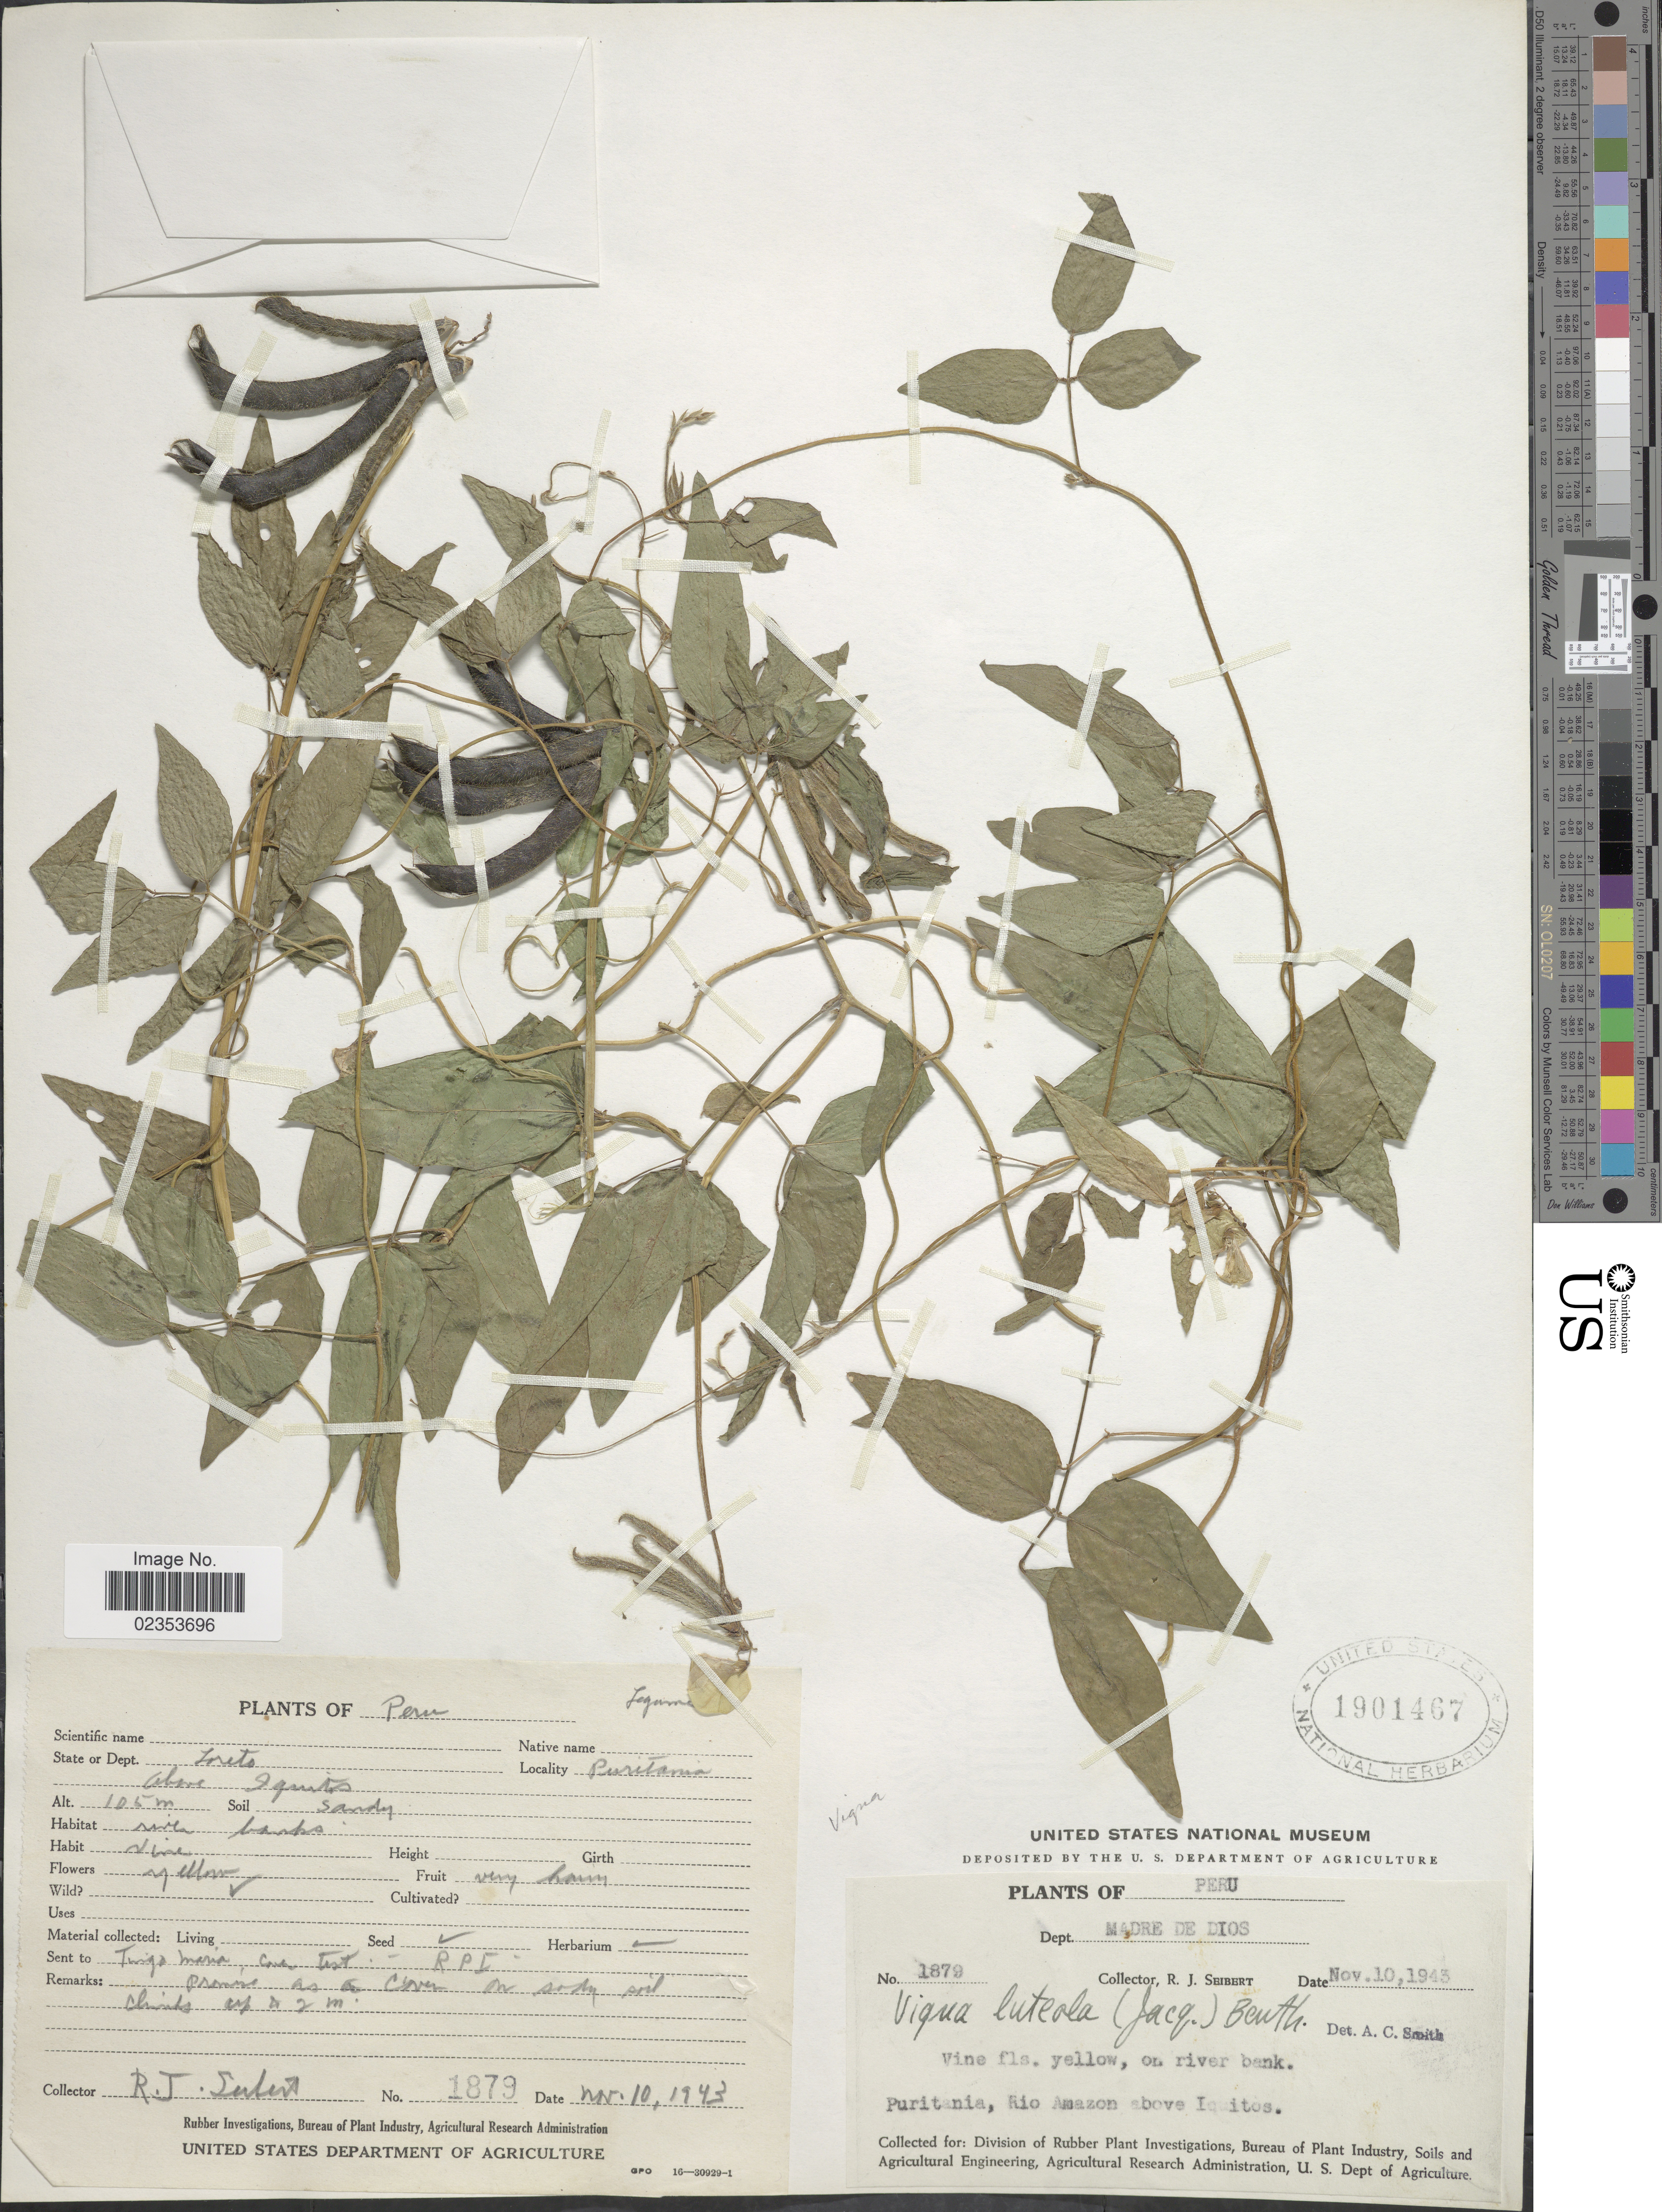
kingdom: Plantae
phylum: Tracheophyta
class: Magnoliopsida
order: Fabales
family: Fabaceae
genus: Vigna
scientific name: Vigna repens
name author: (L.) Kuntze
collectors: R. J. Seibert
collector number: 1879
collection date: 1943-11-10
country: Peru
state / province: Loreto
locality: Puritania, Río Amazon above Iquitos, Dept. Loreto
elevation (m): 105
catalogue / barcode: US 1901467